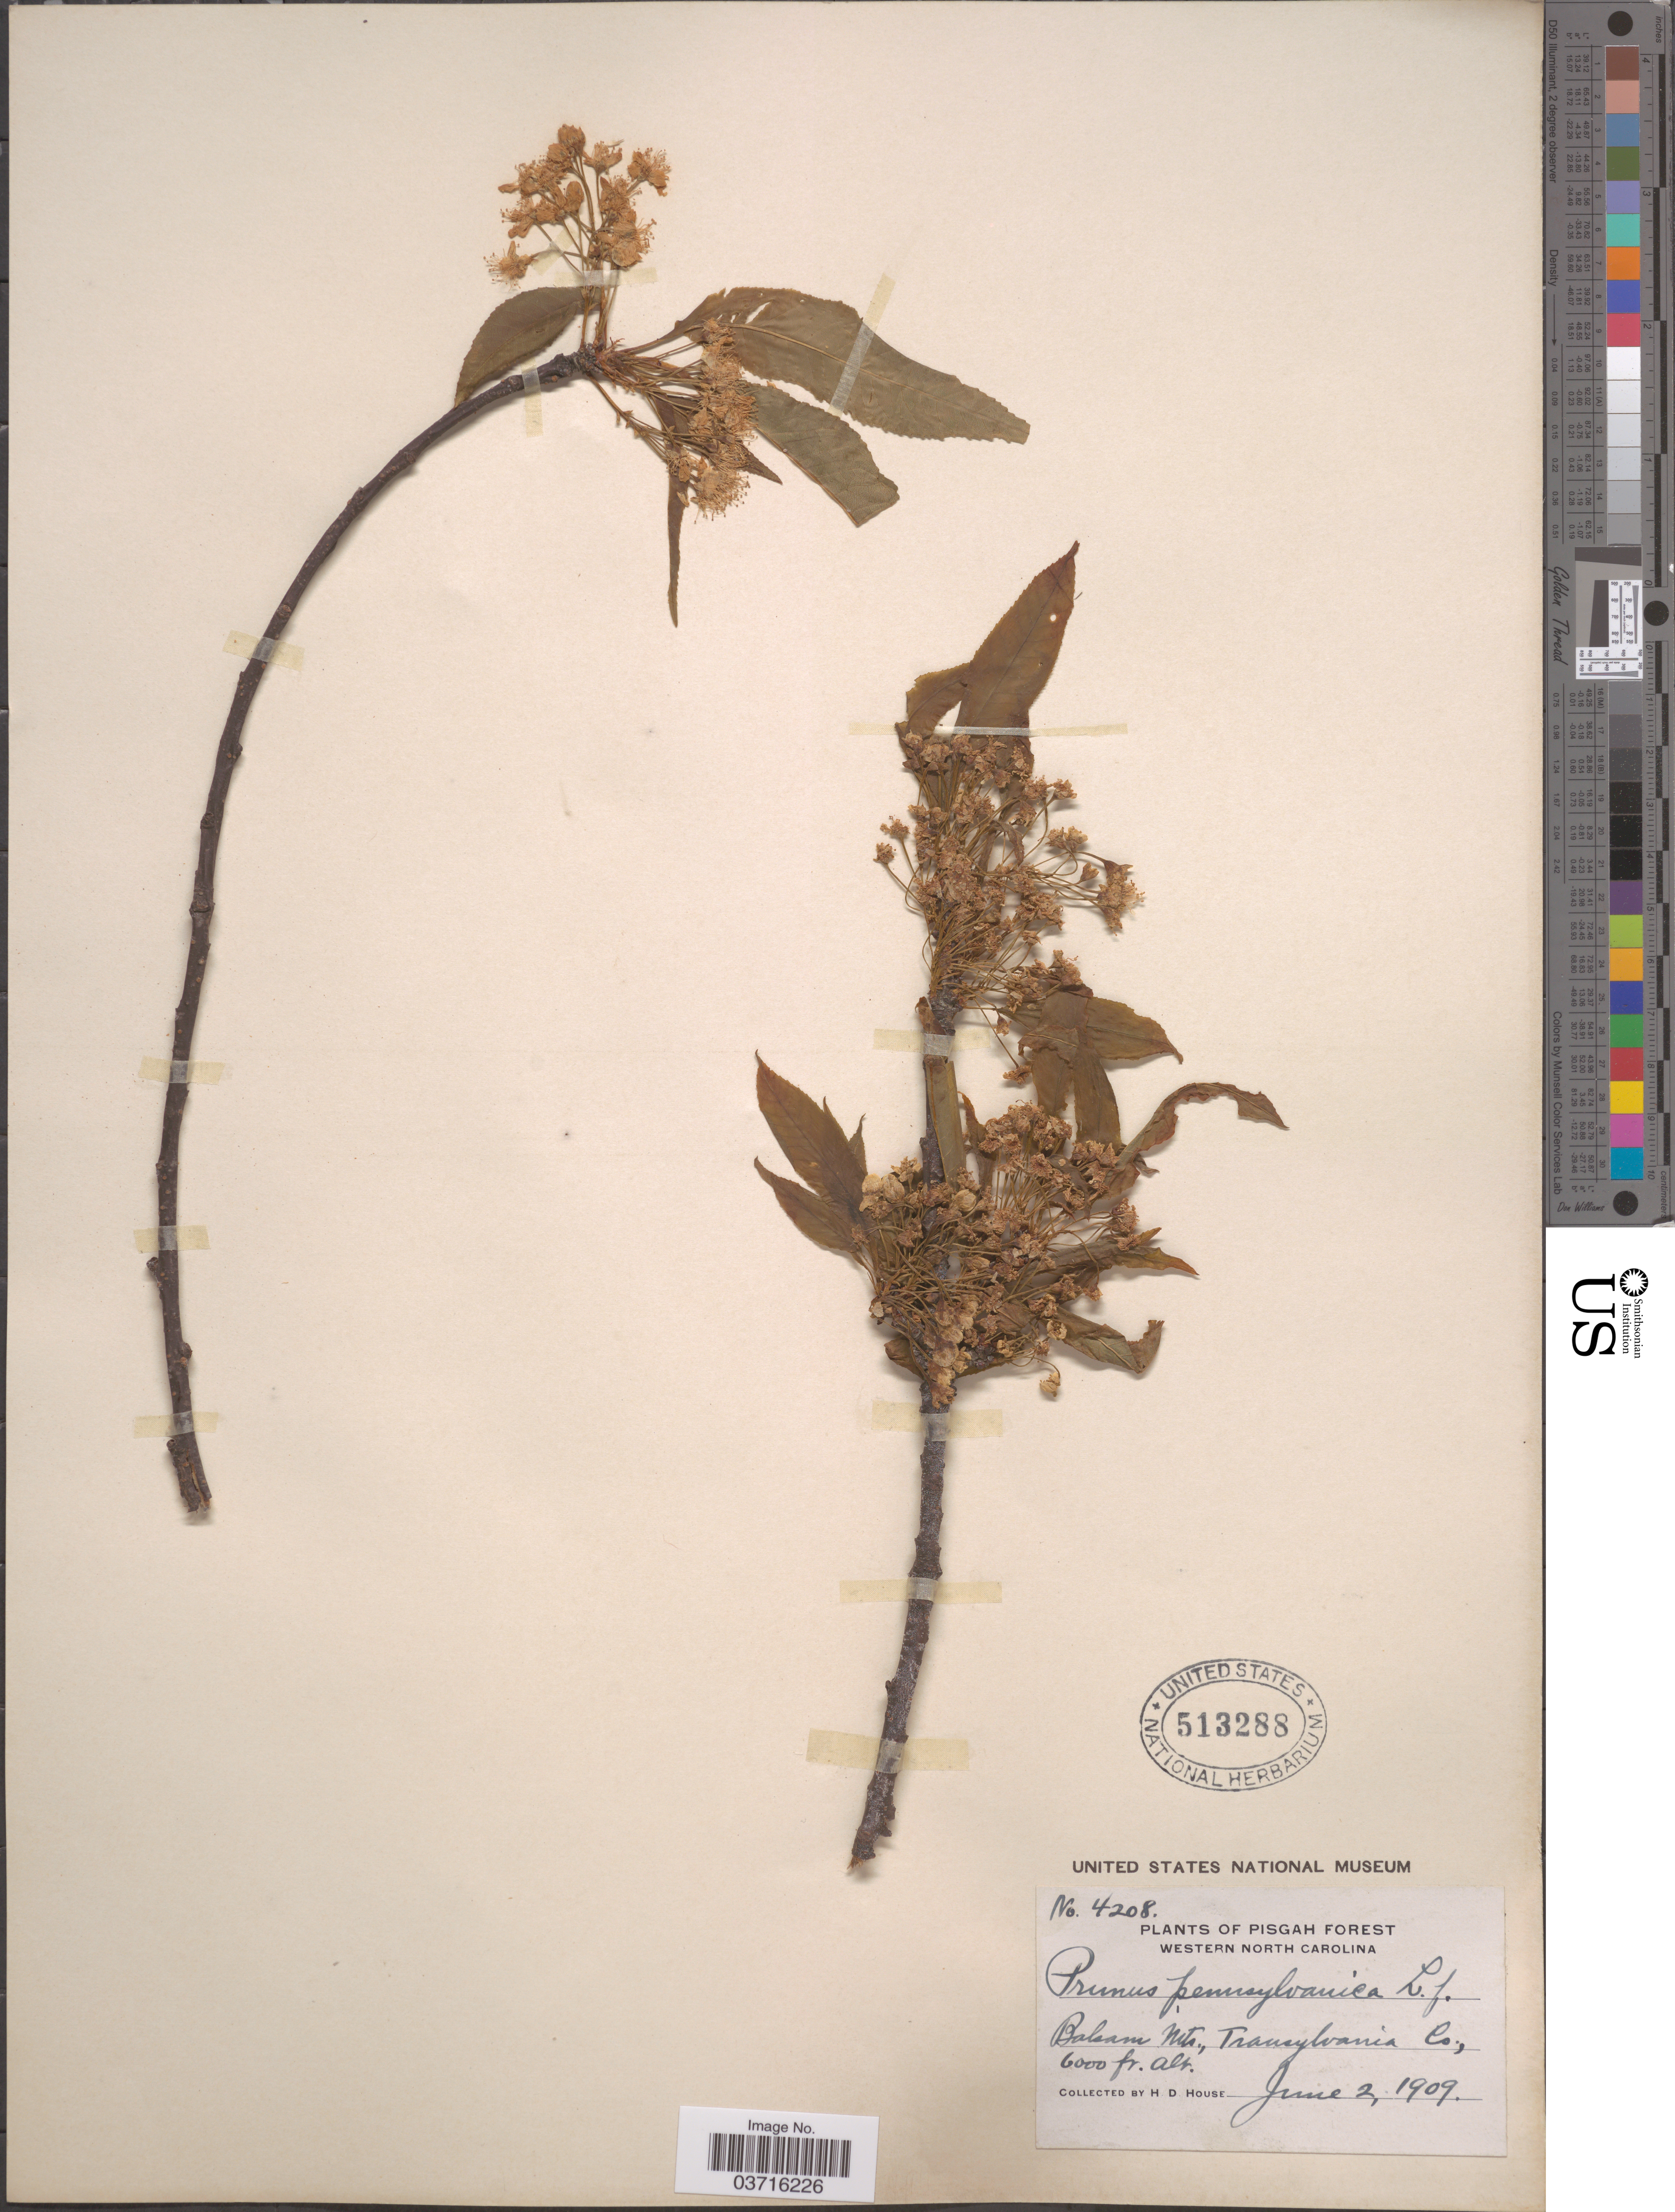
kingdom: Plantae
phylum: Tracheophyta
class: Magnoliopsida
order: Rosales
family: Rosaceae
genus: Prunus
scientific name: Prunus pensylvanica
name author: L. f.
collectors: H. D. House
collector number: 4208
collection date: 1909-06-02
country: United States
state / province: North Carolina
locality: Pisgah Forest. Western North Carolina. Balsam Mts., Transylvania Co.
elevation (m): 1829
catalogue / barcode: US 513288